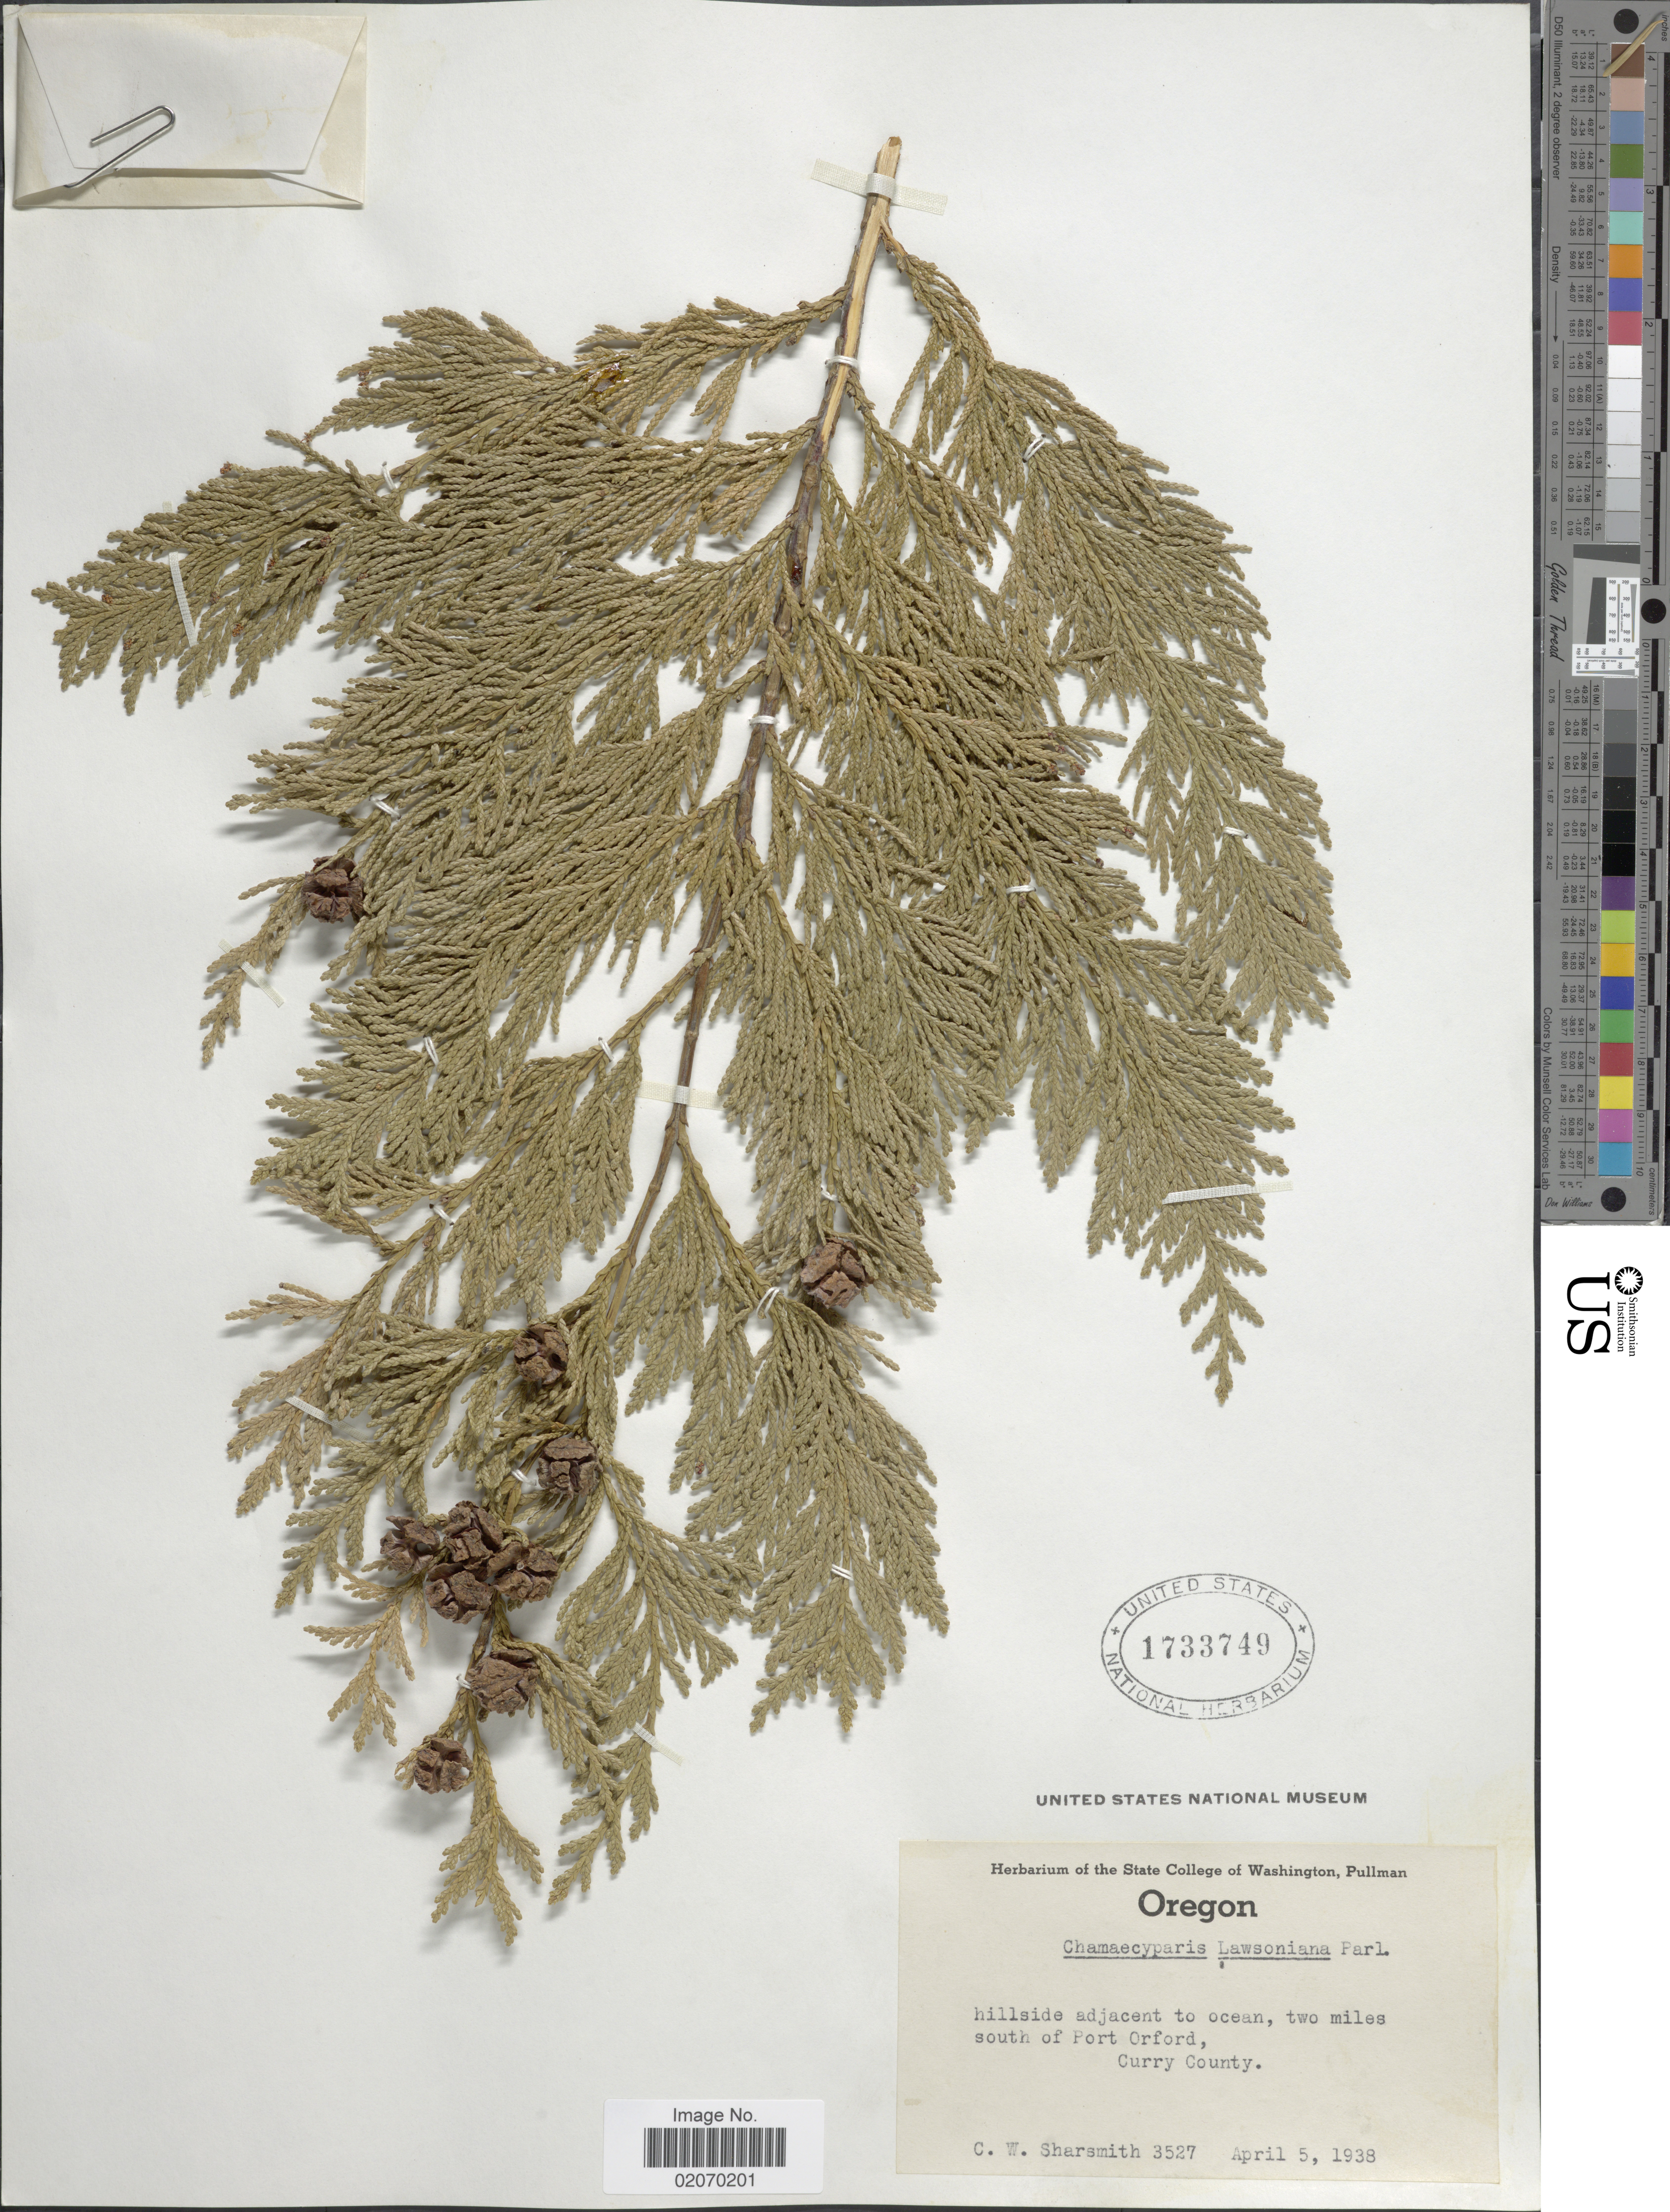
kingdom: Plantae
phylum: Tracheophyta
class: Pinopsida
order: Pinales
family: Cupressaceae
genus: Chamaecyparis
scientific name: Chamaecyparis lawsoniana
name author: (A. Murray bis) Parl.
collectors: C. Sharsmith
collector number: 3527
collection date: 1938-04-05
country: United States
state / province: Oregon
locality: Hillside adjacent to ocean, two miles south of Port Orford, Curry County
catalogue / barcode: US 1733749